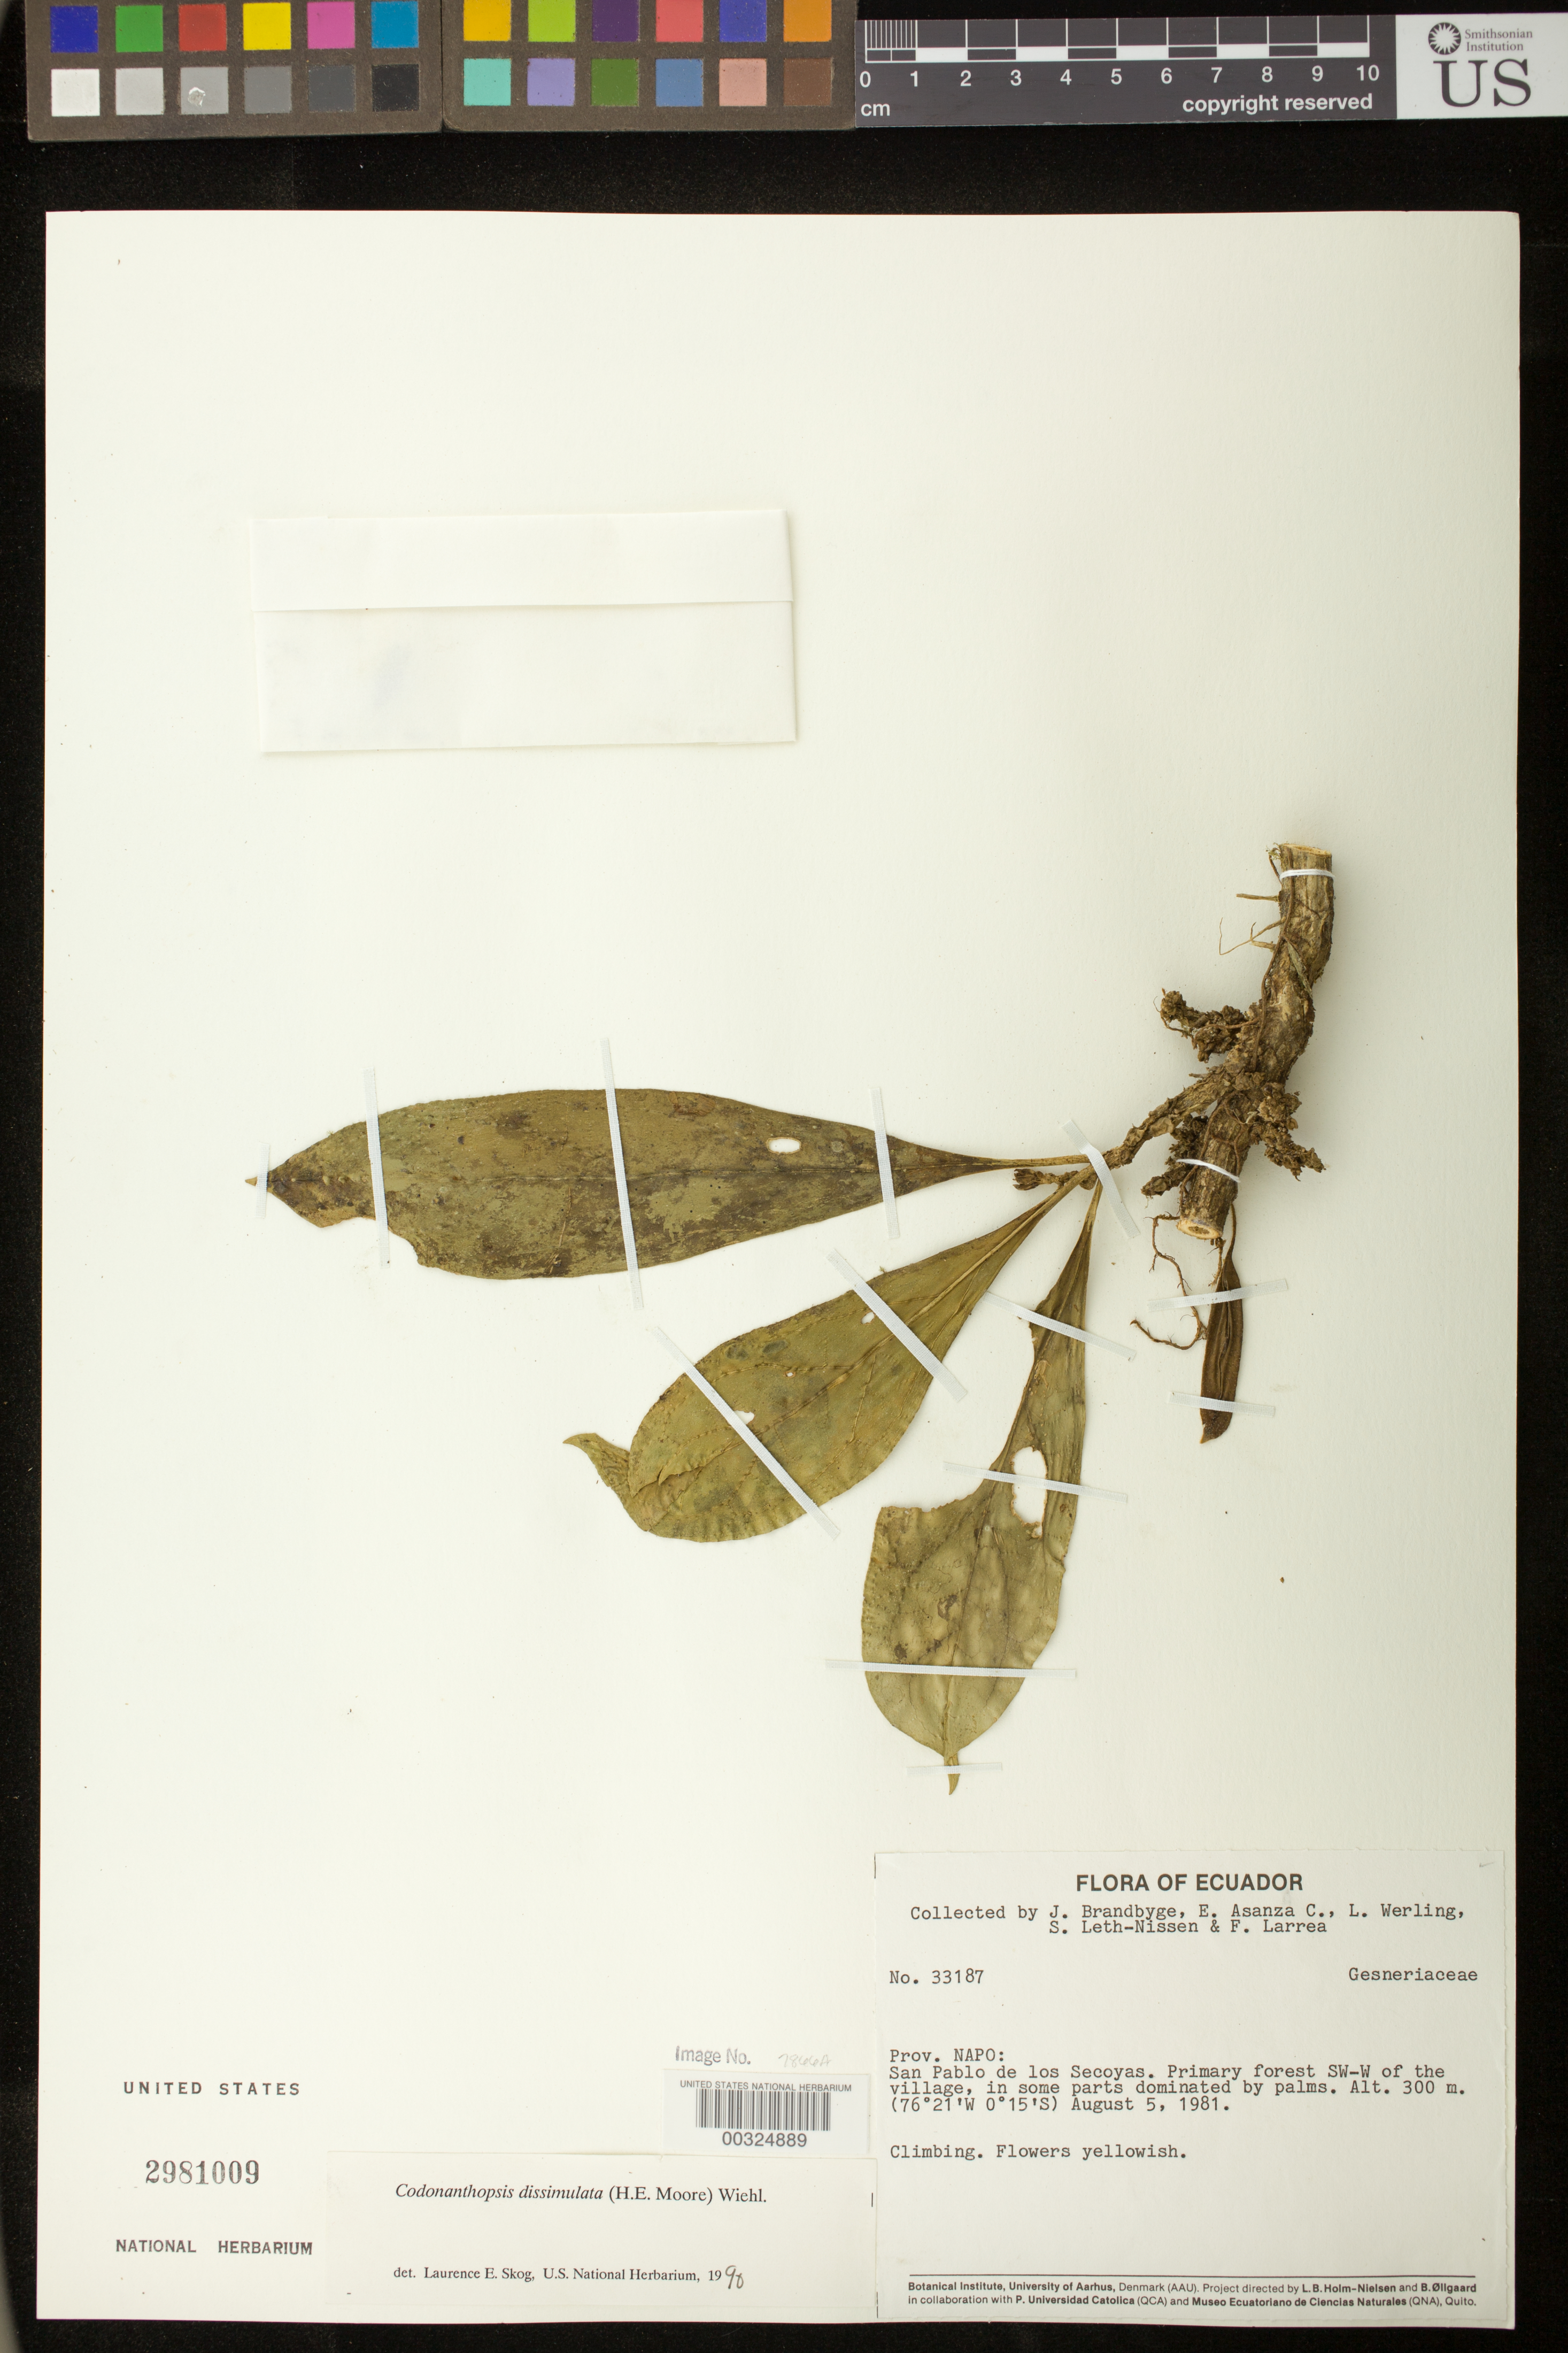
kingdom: Plantae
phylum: Tracheophyta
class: Magnoliopsida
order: Lamiales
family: Gesneriaceae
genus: Codonanthopsis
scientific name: Codonanthopsis dissimulata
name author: (H.E. Moore) Wiehler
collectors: J. Brandbyge, E. Asanza C., L. Werling, S. Leth-Nissen & F. Larrea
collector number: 33187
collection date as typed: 05 Aug 1981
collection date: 1981-08-05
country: Ecuador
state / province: Sucumbíos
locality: Napo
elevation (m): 300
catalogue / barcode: US 2981009